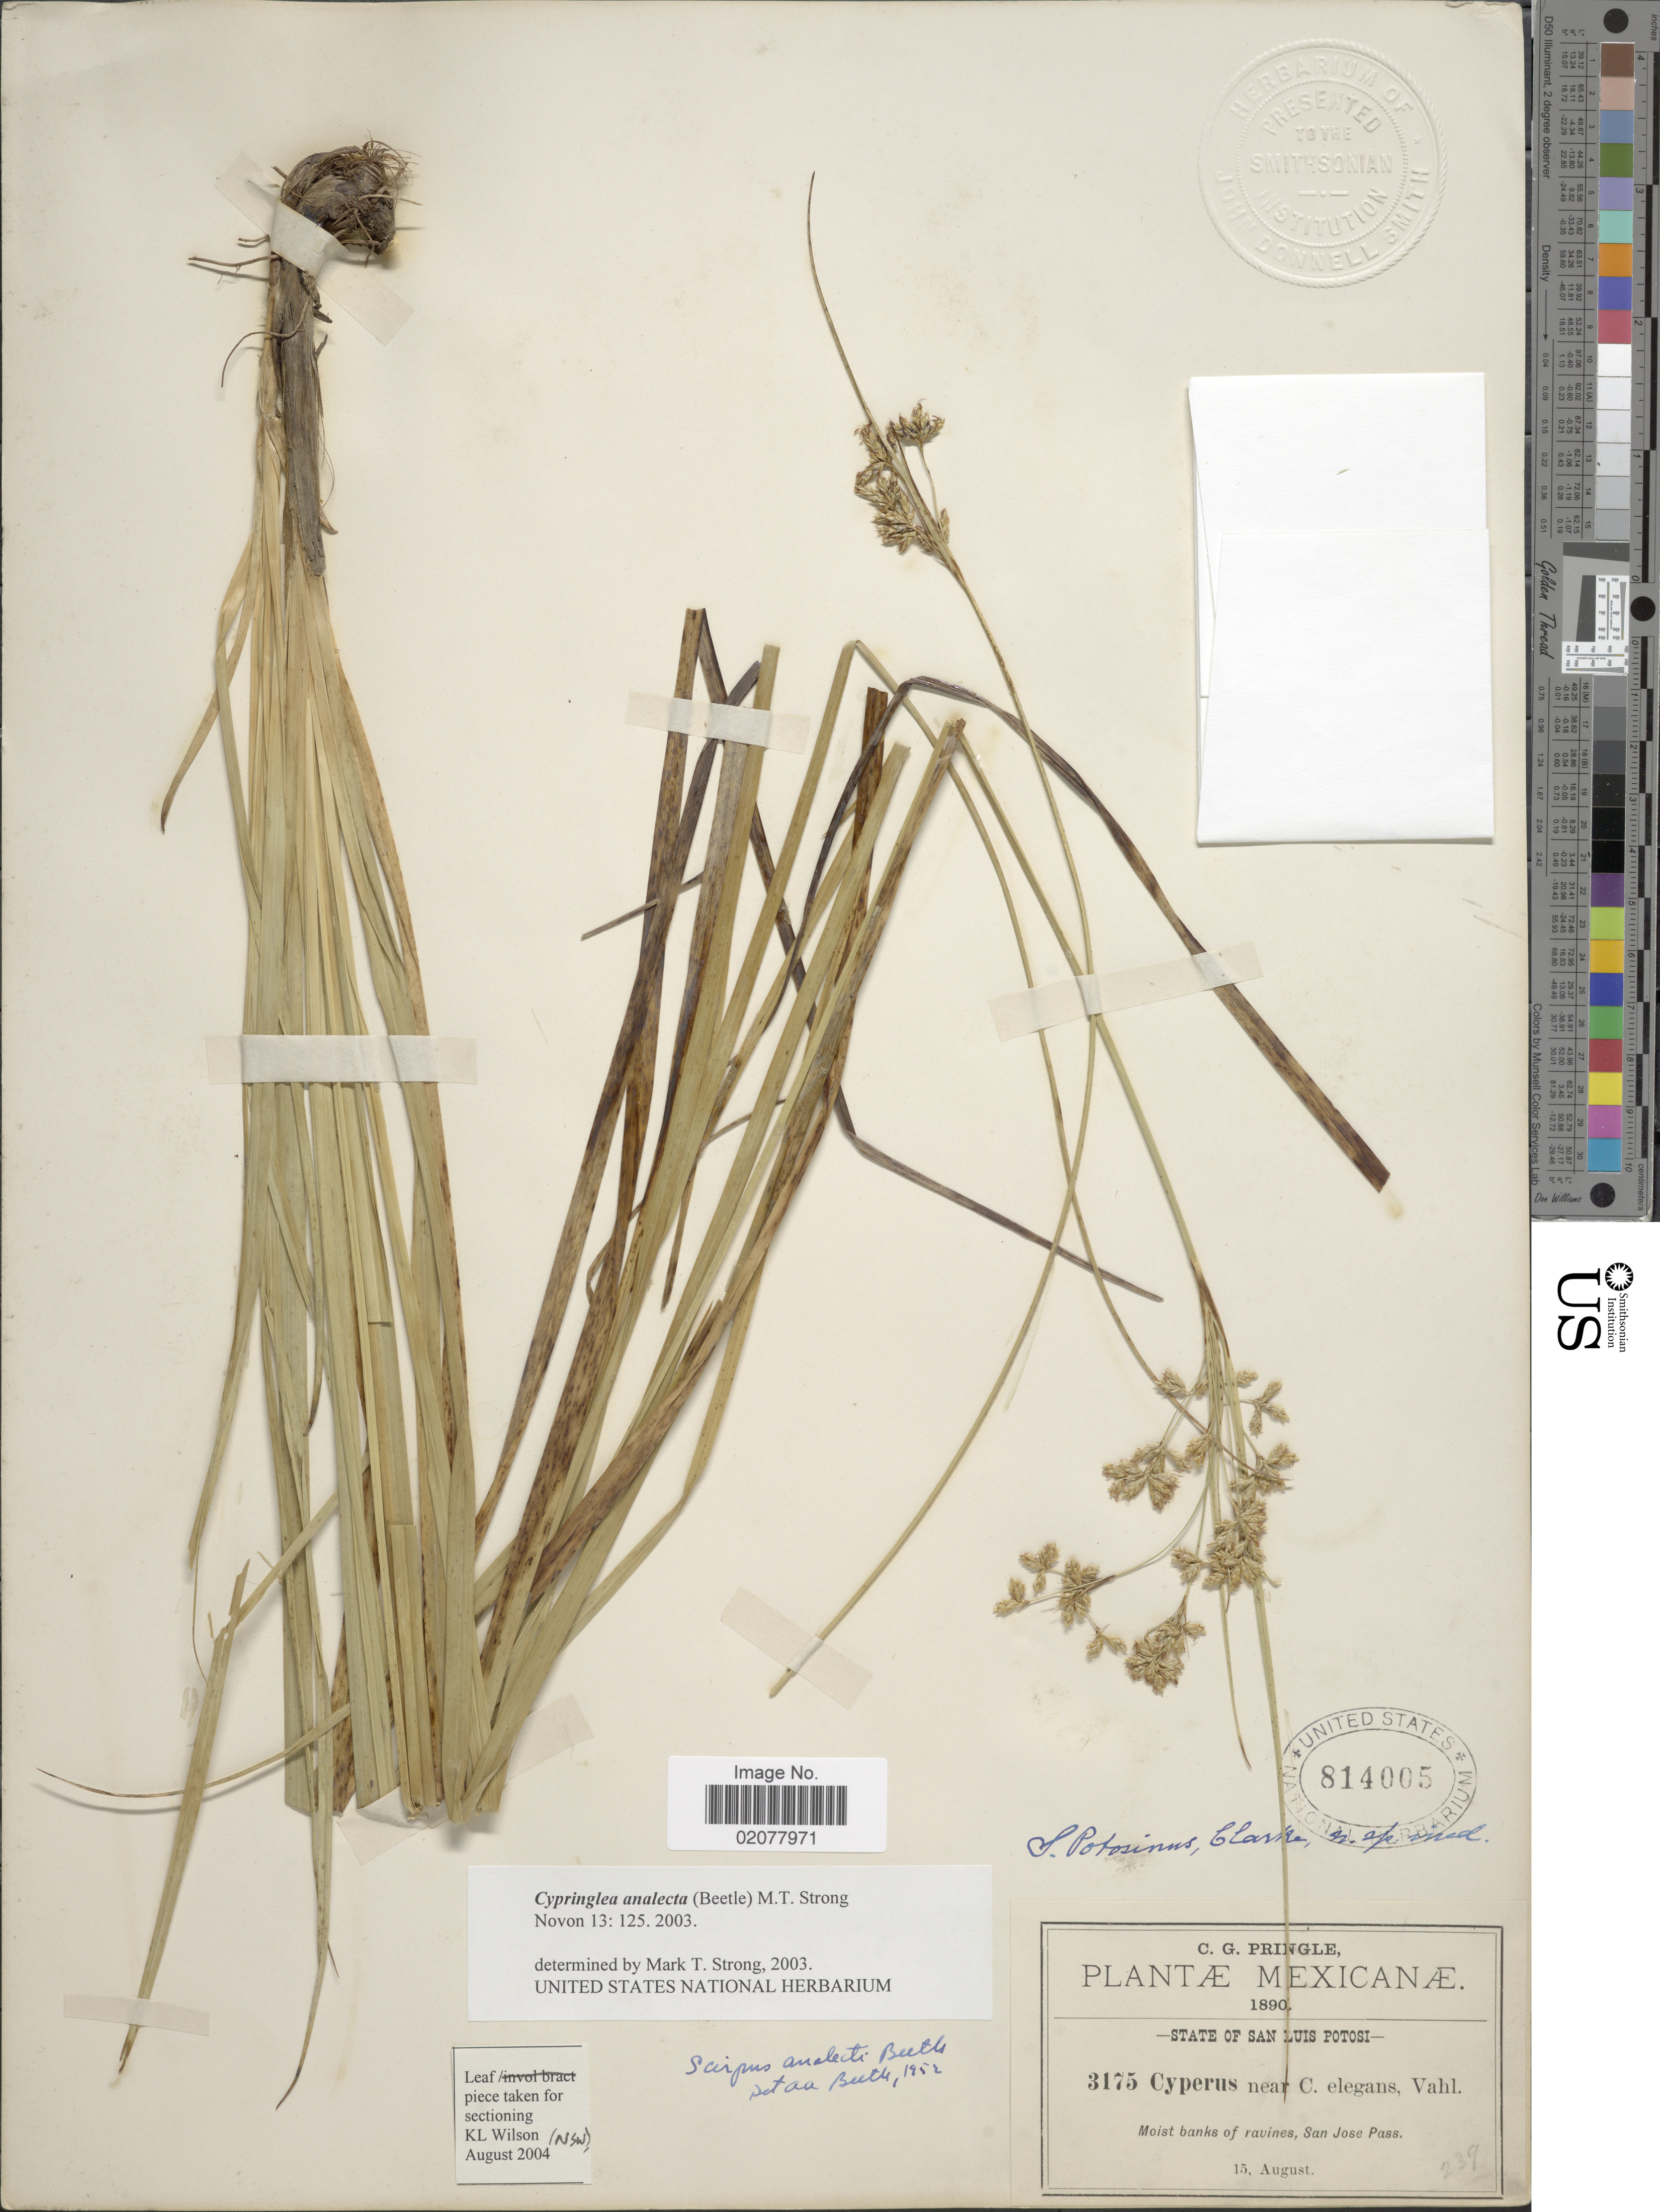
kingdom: Plantae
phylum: Tracheophyta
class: Liliopsida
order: Poales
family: Cyperaceae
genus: Cypringlea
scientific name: Cypringlea analecta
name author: (Beetle) M.T. Strong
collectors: C. G. Pringle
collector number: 3175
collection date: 1890-08-15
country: Mexico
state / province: San Luis Potosí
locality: State of San Luis Potosi. Moist banks of ravines, San Jose Pass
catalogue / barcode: US 814005